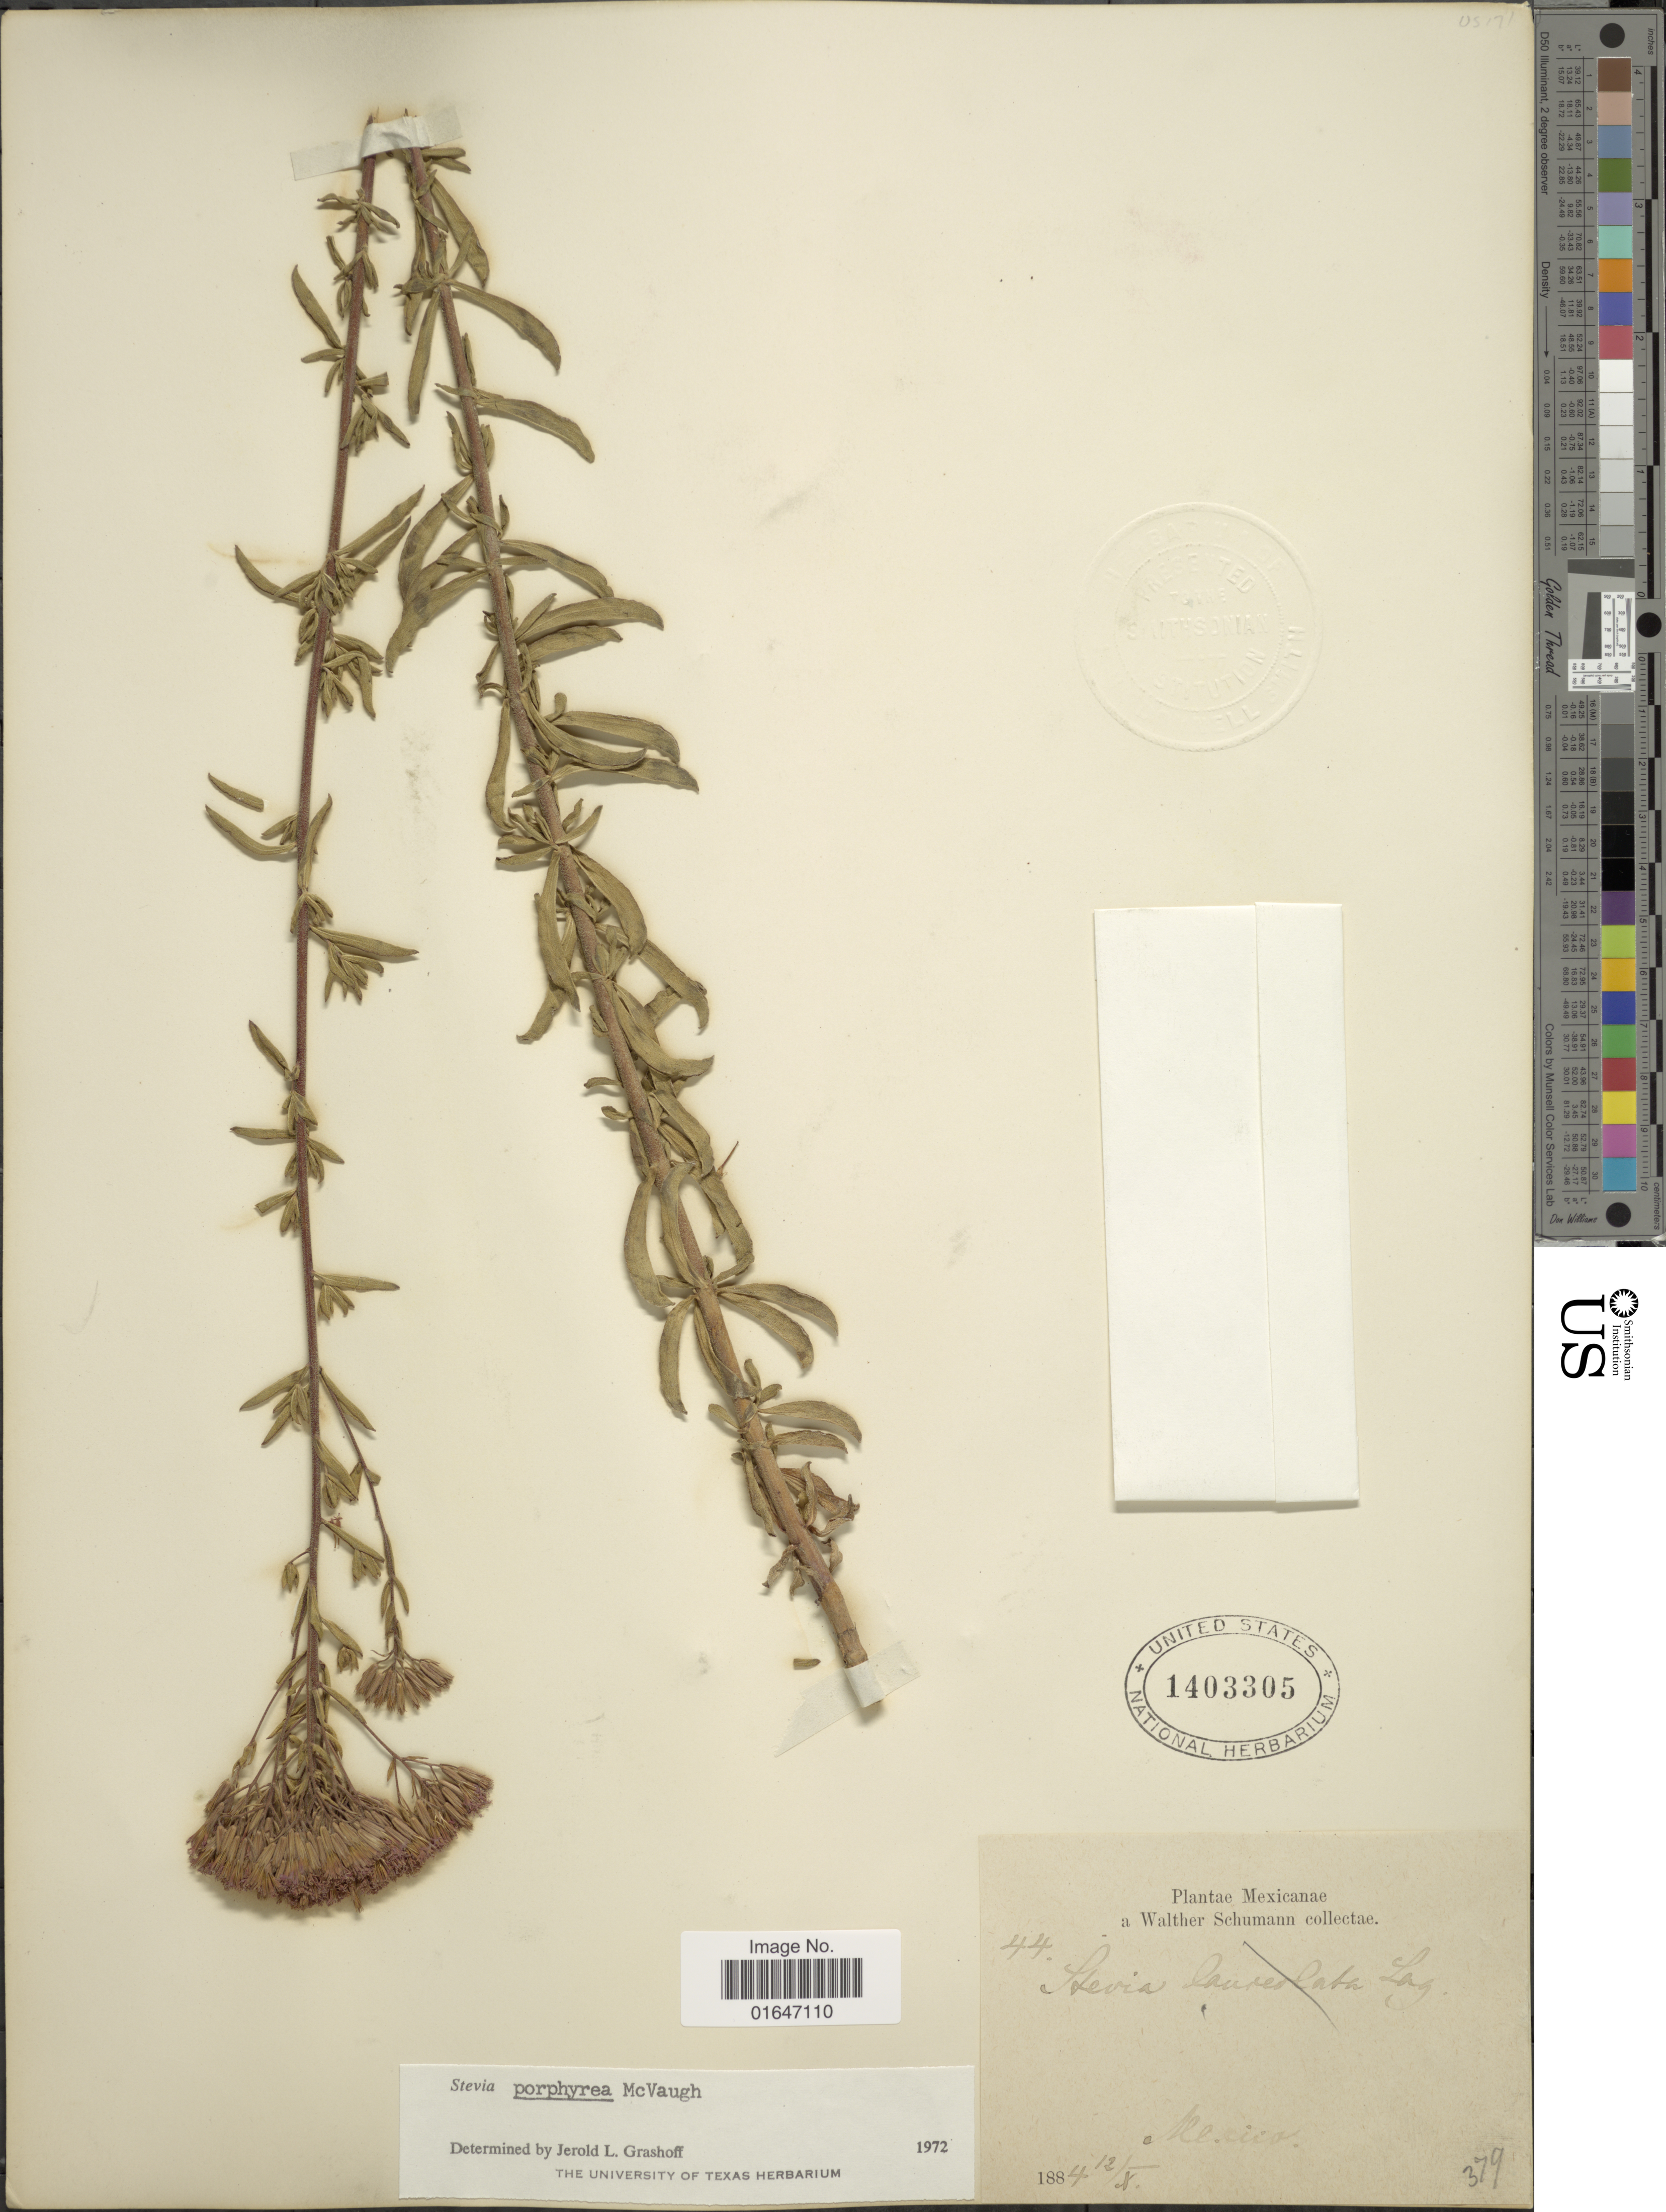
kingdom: Plantae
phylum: Tracheophyta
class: Magnoliopsida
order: Asterales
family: Asteraceae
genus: Stevia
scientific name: Stevia porphyrea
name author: McVaugh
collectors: W. Schumann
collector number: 44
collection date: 1884-10-12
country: Mexico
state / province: México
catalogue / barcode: US 1403305